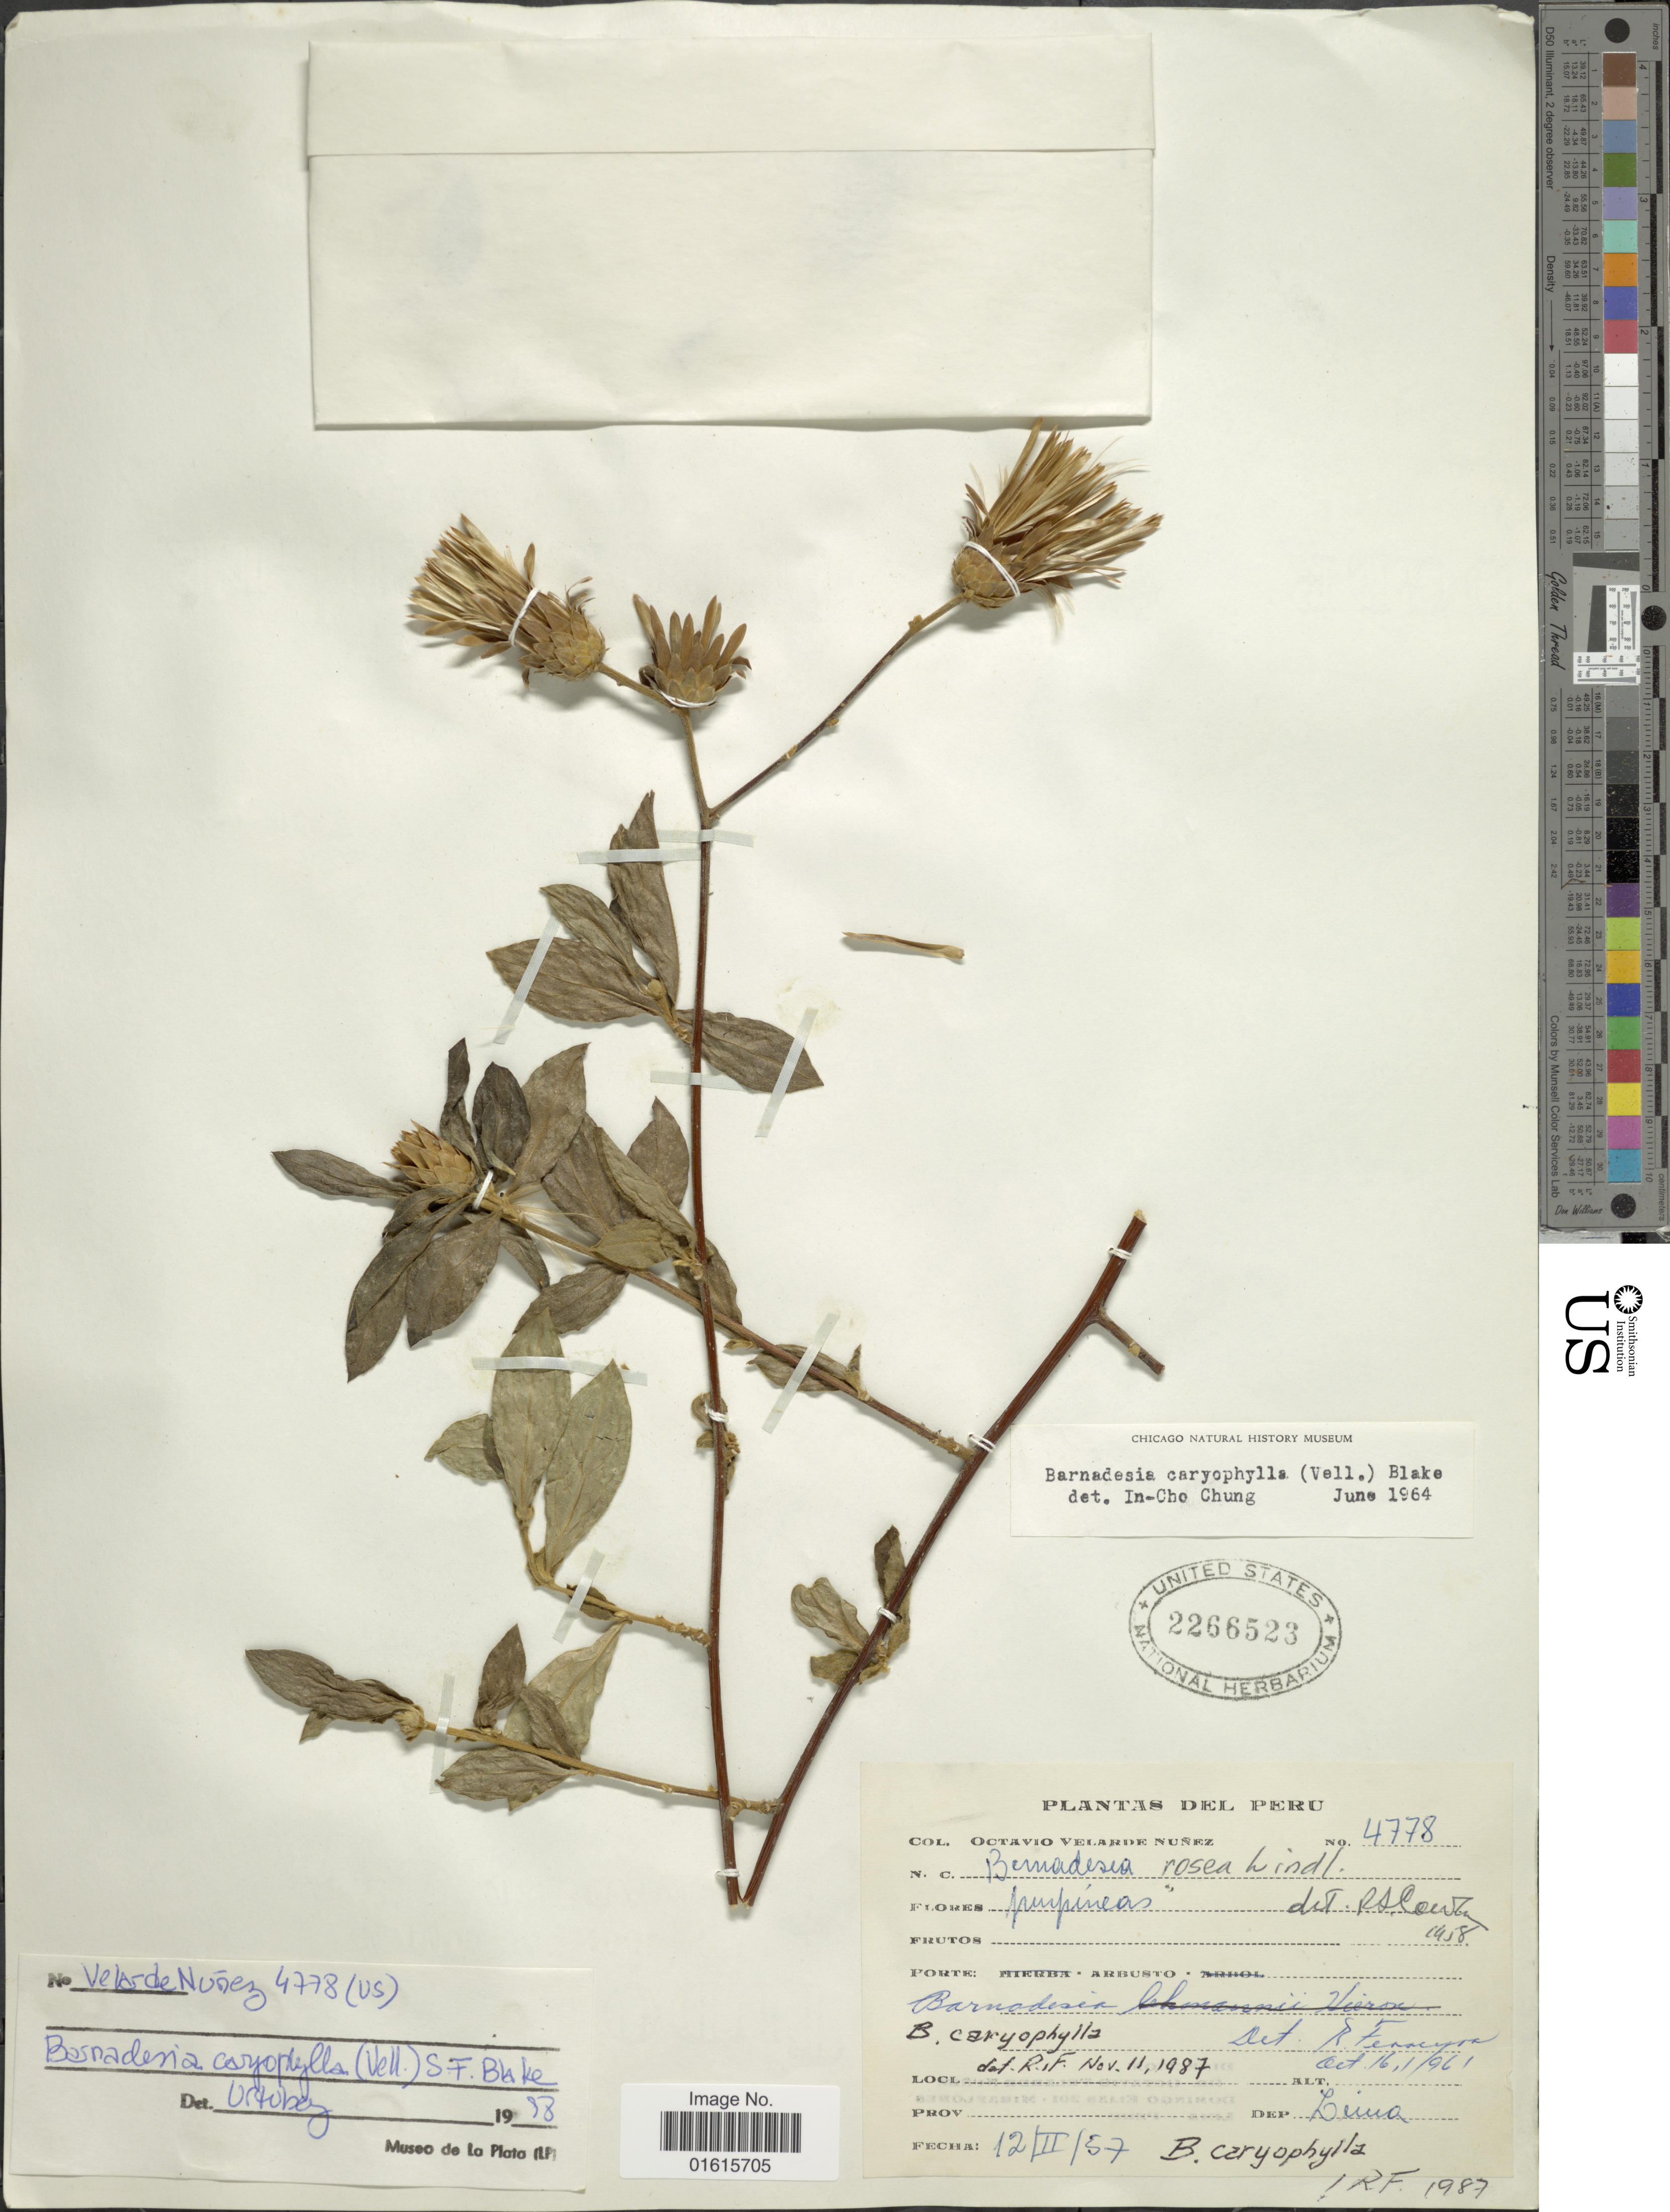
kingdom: Plantae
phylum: Tracheophyta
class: Magnoliopsida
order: Asterales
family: Asteraceae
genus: Barnadesia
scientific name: Barnadesia caryophylla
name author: (Vell.) S.F. Blake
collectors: O. Nuñez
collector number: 4778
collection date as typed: Transcribed d/m/y: 12/2/57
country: Peru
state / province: Lima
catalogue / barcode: US 2266523